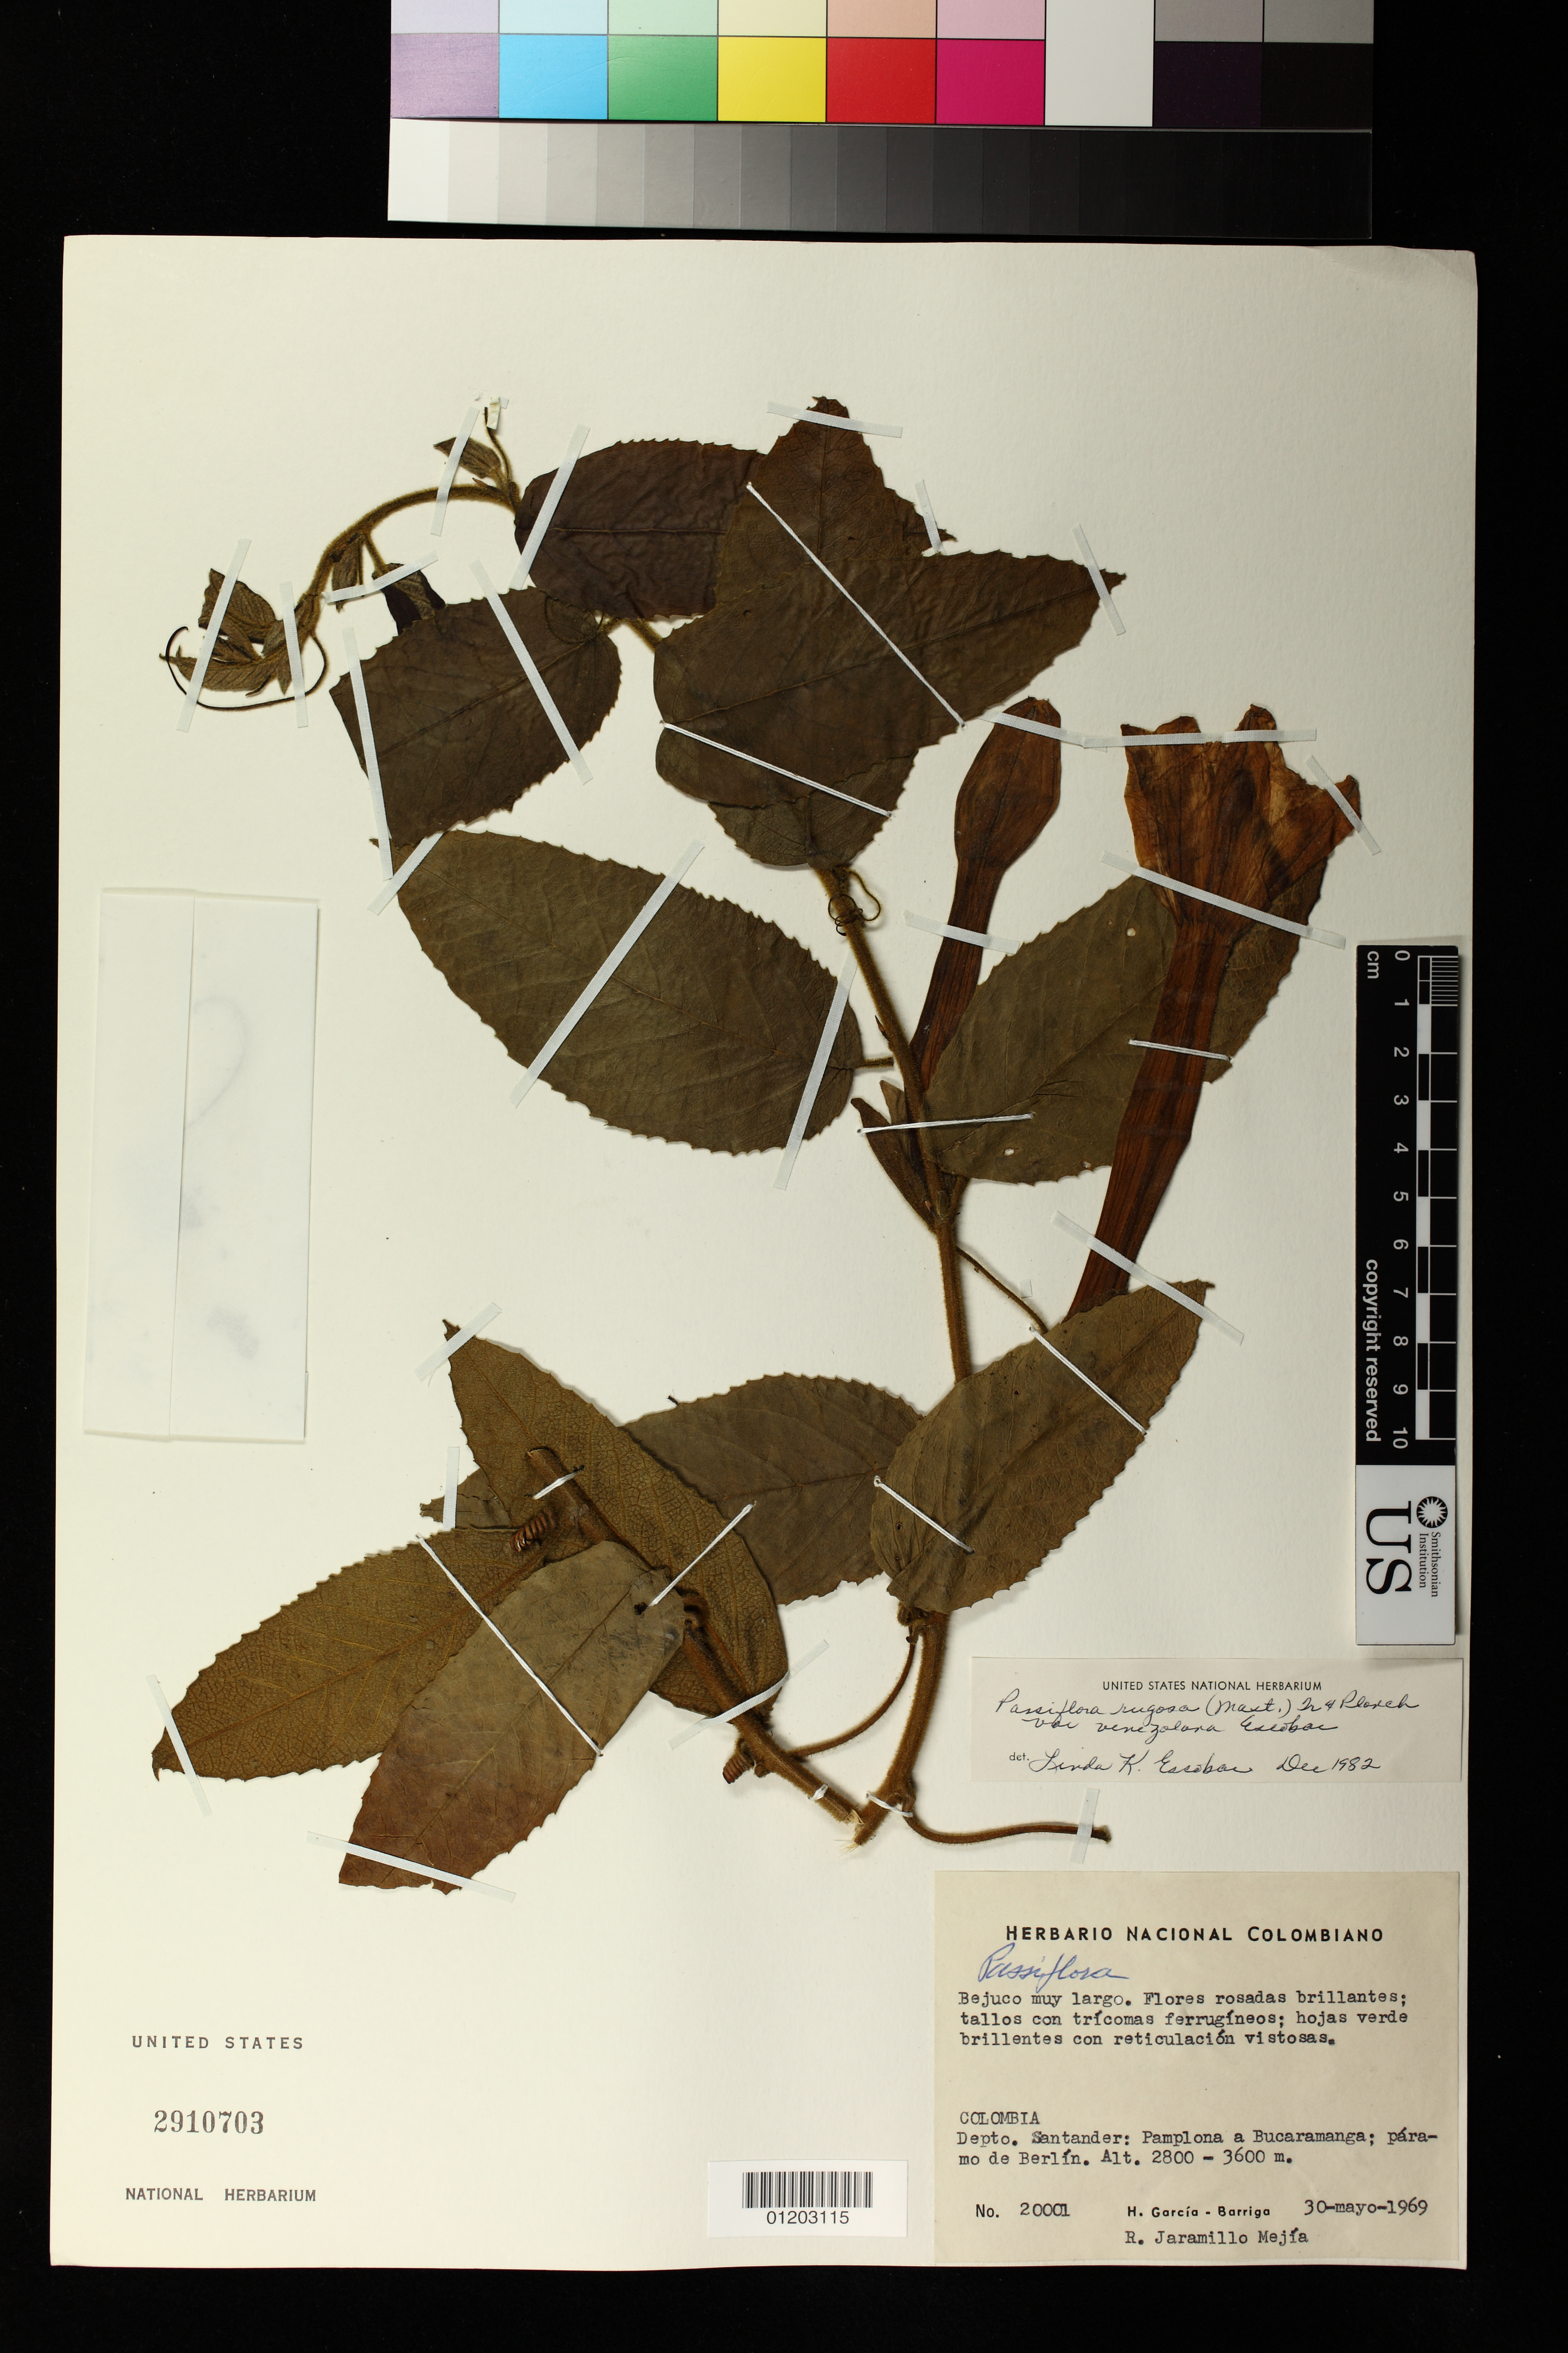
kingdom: Plantae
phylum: Tracheophyta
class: Magnoliopsida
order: Malpighiales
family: Passifloraceae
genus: Passiflora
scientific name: Passiflora rugosa var. venezolana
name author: L.K. Escobar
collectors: H. García Barriga & R. Jaramillo M.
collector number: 20001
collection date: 1969-05-30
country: Colombia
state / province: Santander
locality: Pamplona a Bucaramanga; páramo de Berlín.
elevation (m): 2800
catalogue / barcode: US 2910703